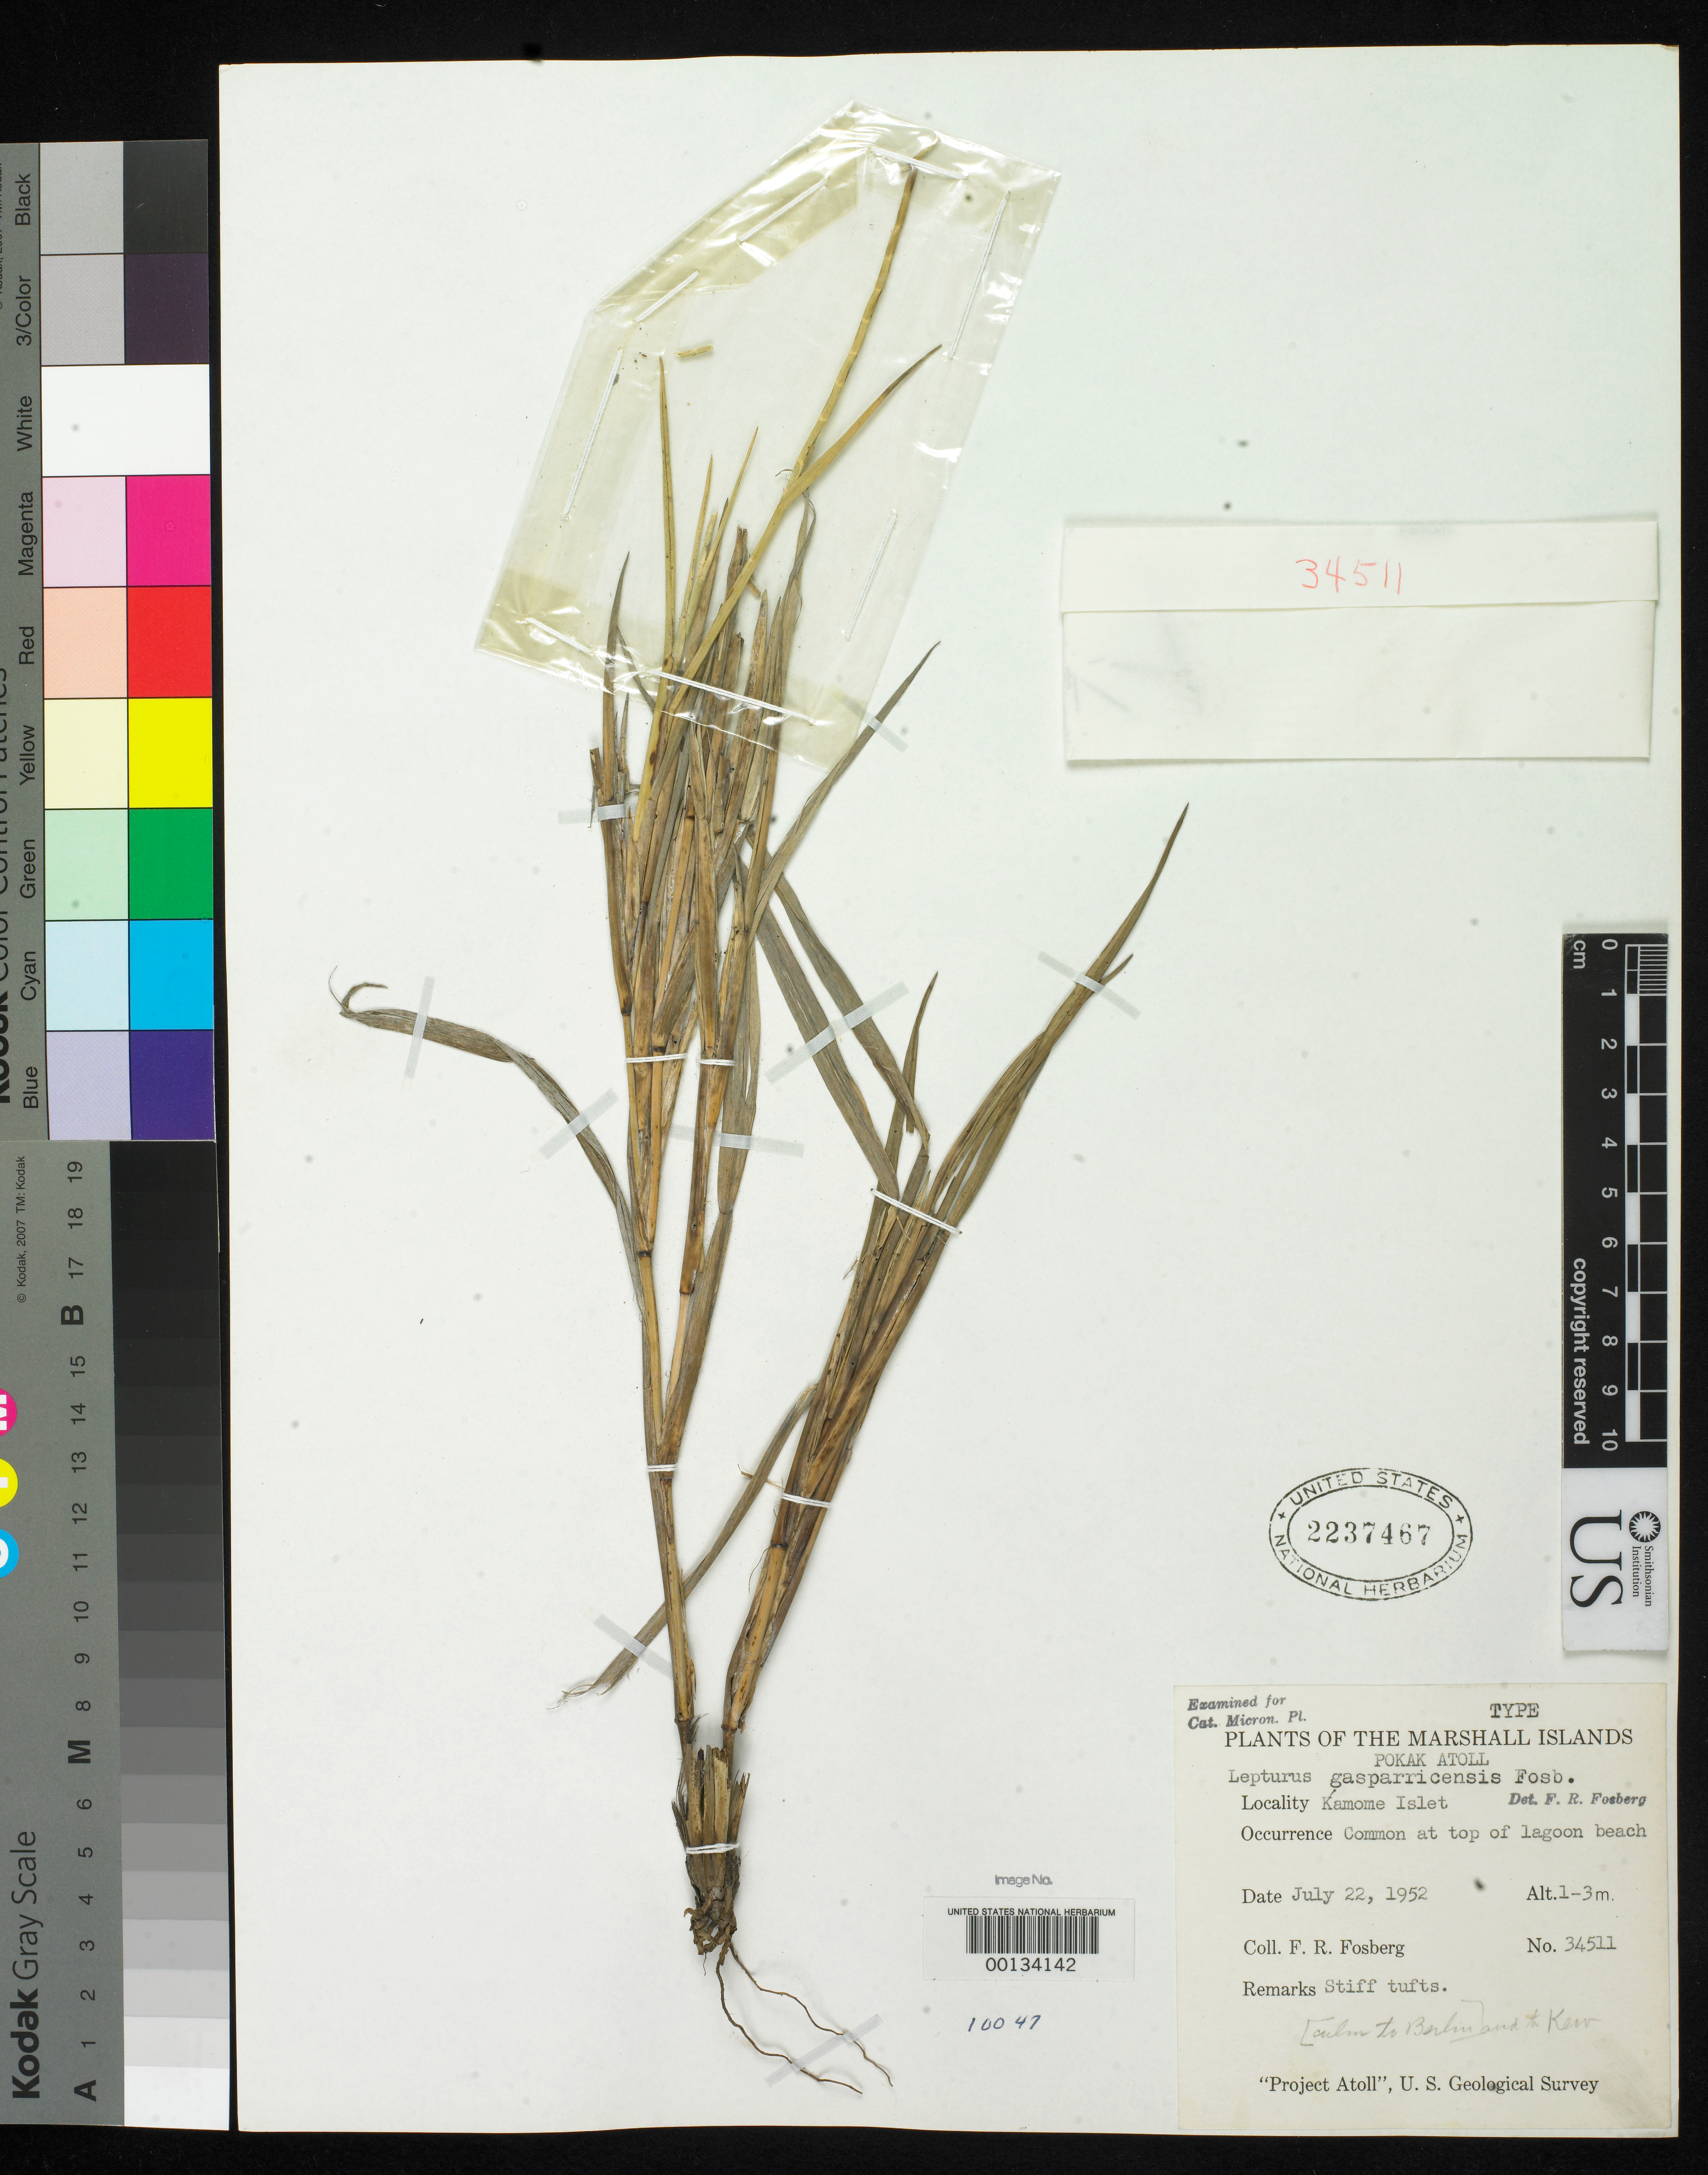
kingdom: Plantae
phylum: Tracheophyta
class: Liliopsida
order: Poales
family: Poaceae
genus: Lepturus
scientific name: Lepturus gasparricensis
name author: Fosberg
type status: Holotype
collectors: F. R. Fosberg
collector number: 34511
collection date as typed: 22 Jul 1952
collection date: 1952-07-22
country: Marshall Islands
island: Bokaak [Pokak] Atoll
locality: Kamome Islet.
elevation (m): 1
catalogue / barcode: US 2237467